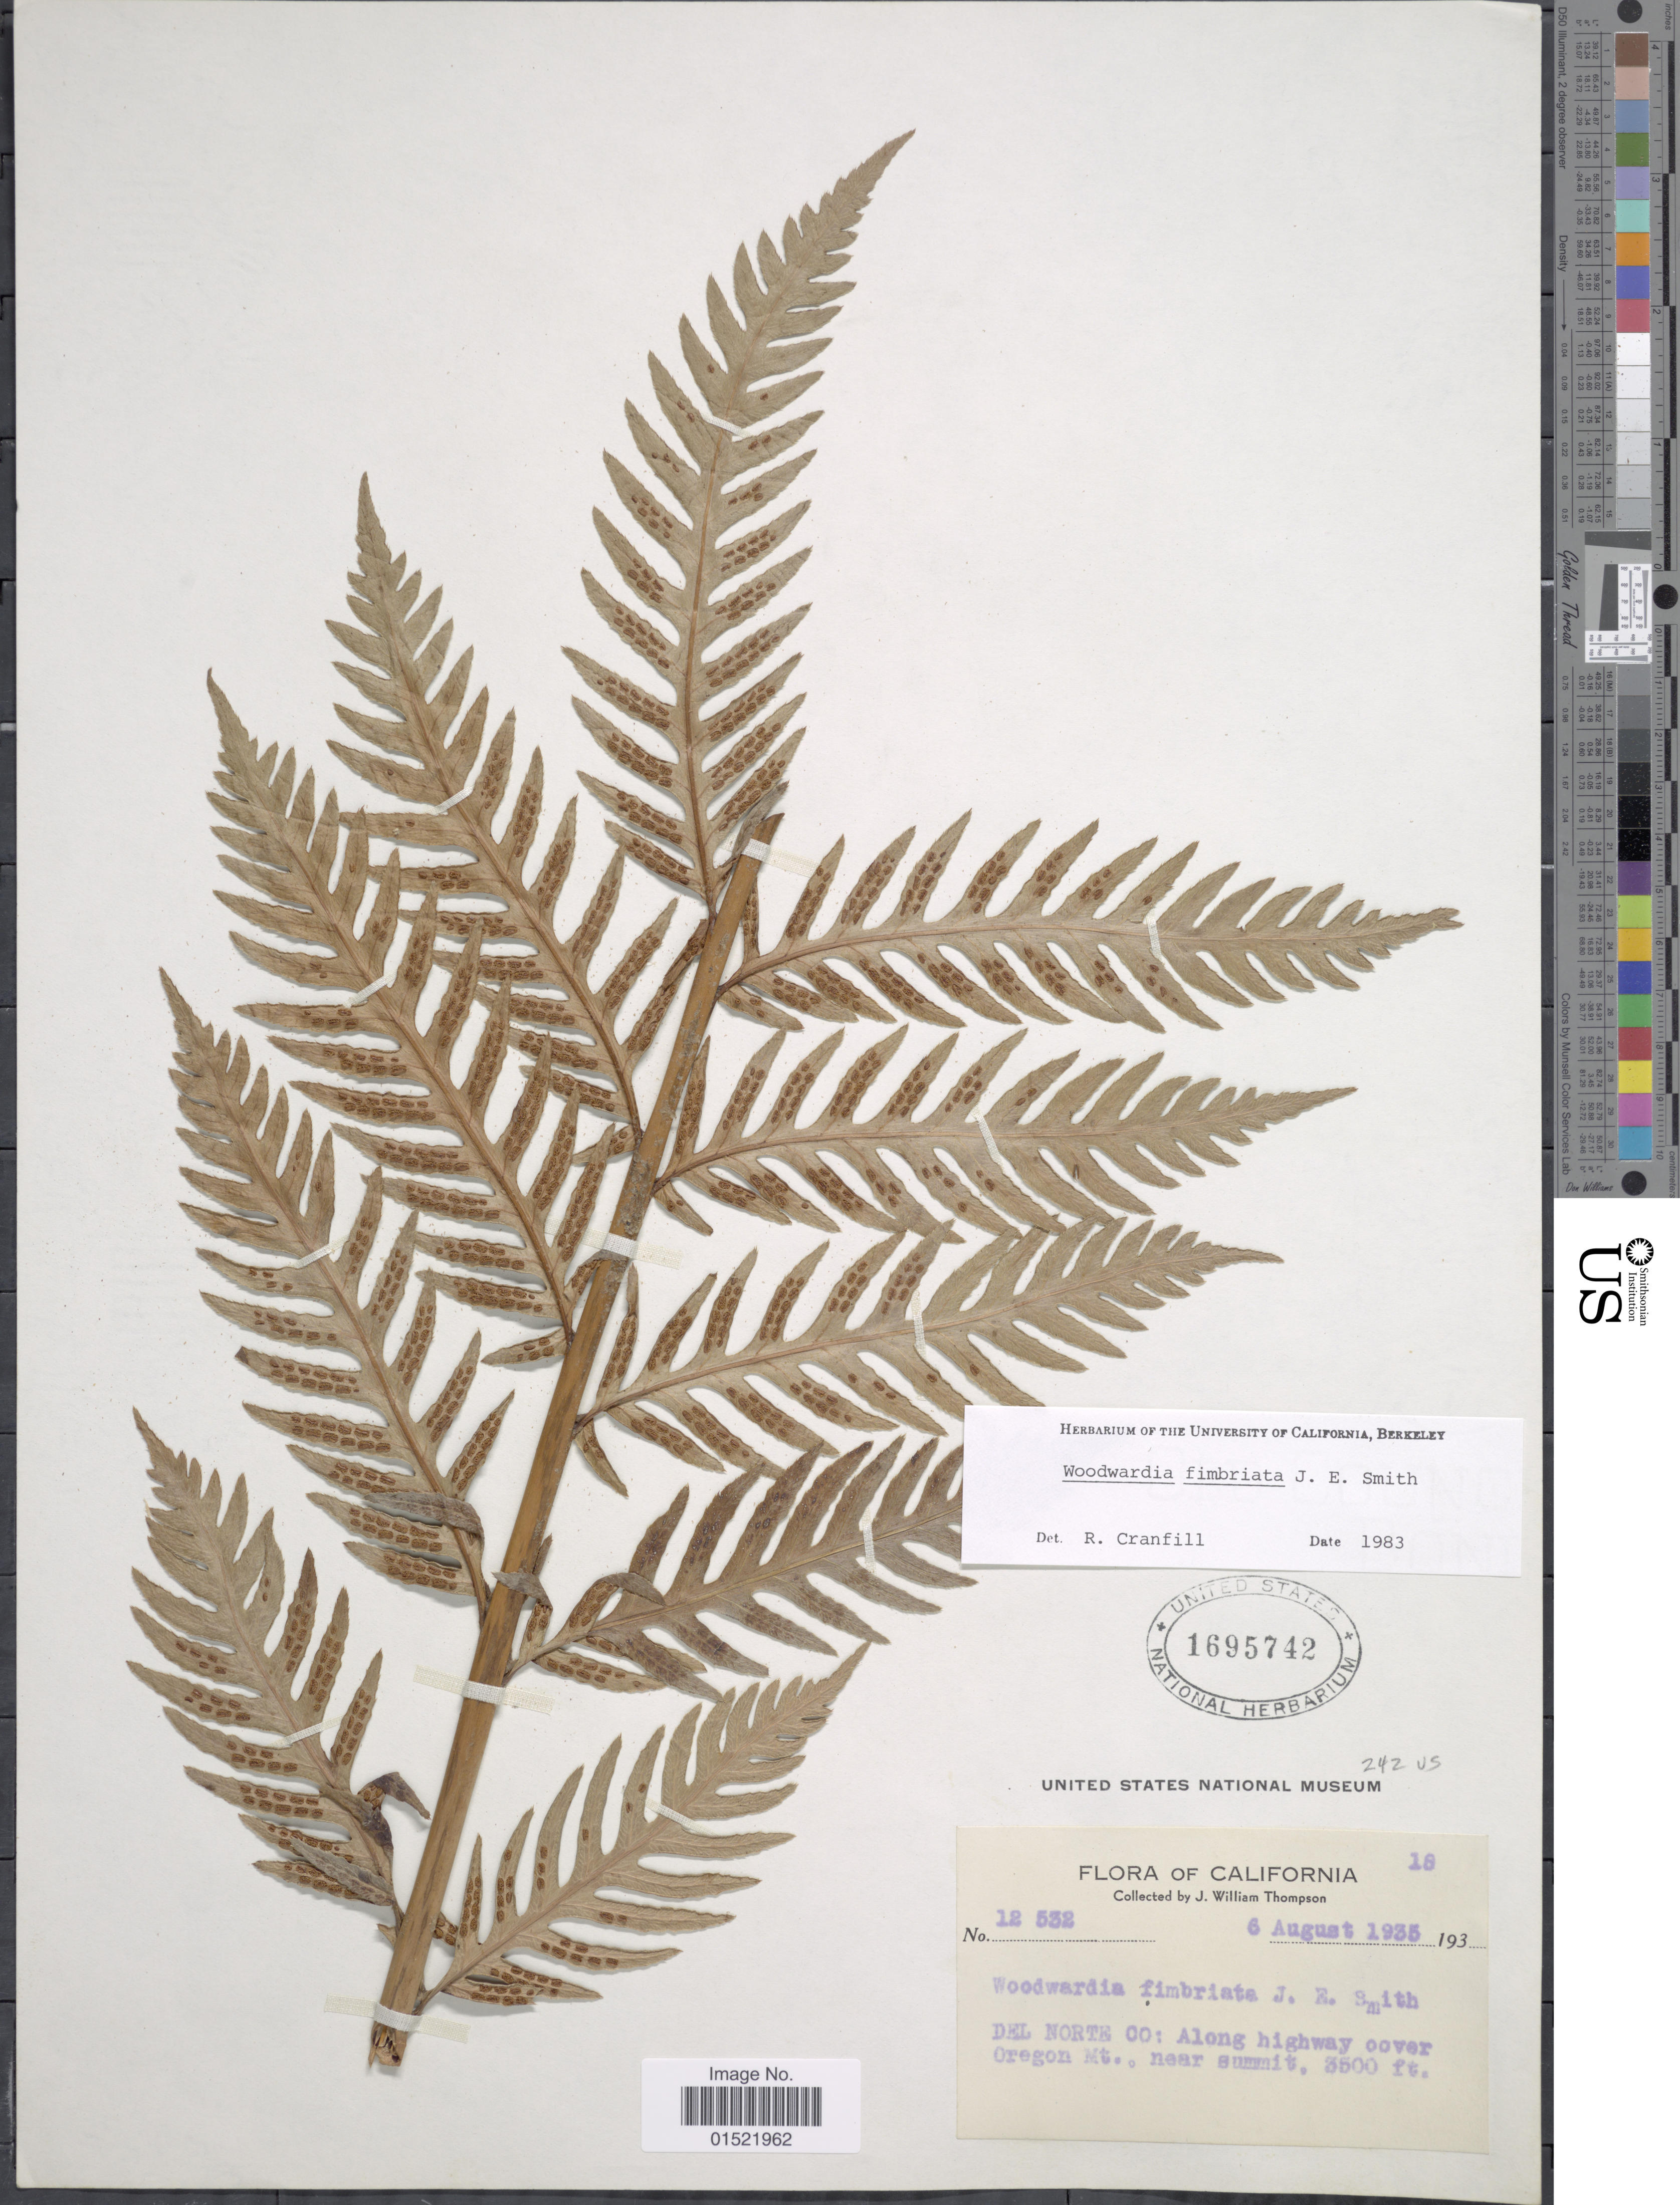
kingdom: Plantae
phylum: Tracheophyta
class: Polypodiopsida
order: Polypodiales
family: Blechnaceae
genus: Woodwardia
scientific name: Woodwardia fimbriata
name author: Sm.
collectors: J. W. Thompson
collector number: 12532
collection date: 1935-08-06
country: United States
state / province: California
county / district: Del Norte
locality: Del Norte Co: along highway over Oregon Mt., near summit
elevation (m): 1067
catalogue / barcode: US 1695742